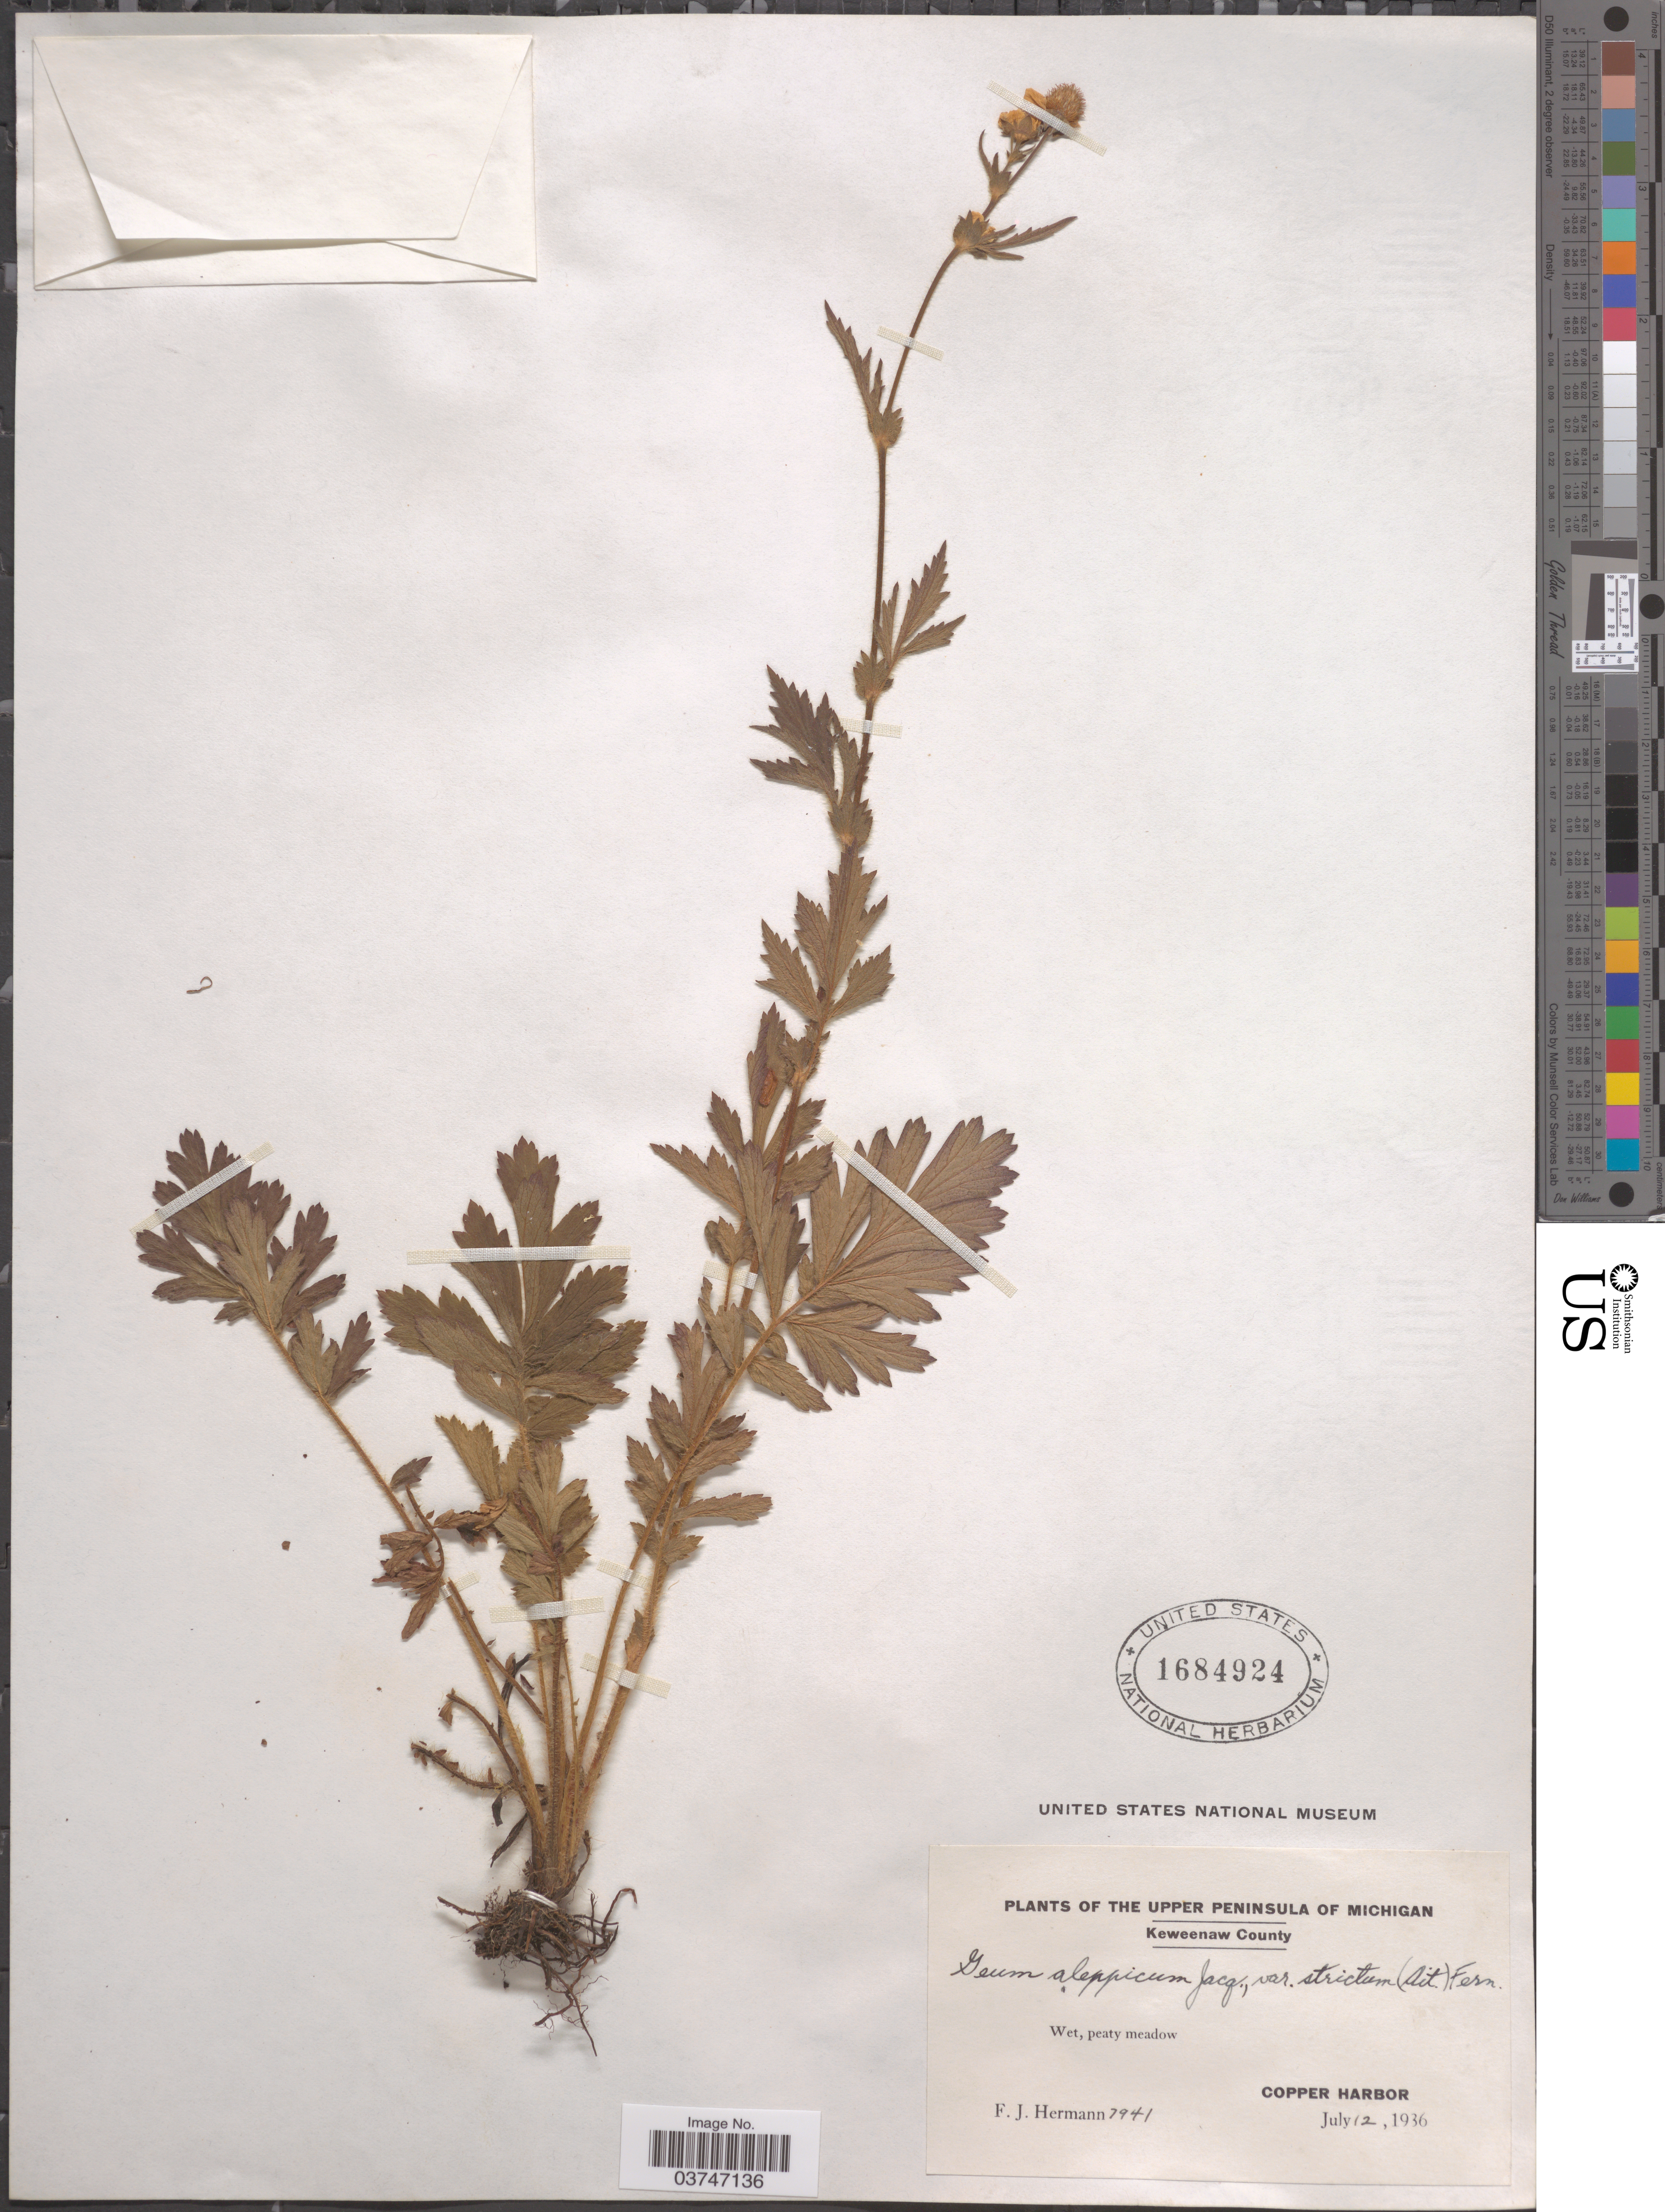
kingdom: Plantae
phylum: Tracheophyta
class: Magnoliopsida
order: Rosales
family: Rosaceae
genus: Geum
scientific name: Geum aleppicum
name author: Jacq.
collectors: F. J. Hermann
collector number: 7941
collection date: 1936-07-12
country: United States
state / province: Michigan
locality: The Upper Peninsula of Michigan. Keweenaw County. Copper Harbor.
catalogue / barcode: US 1684924